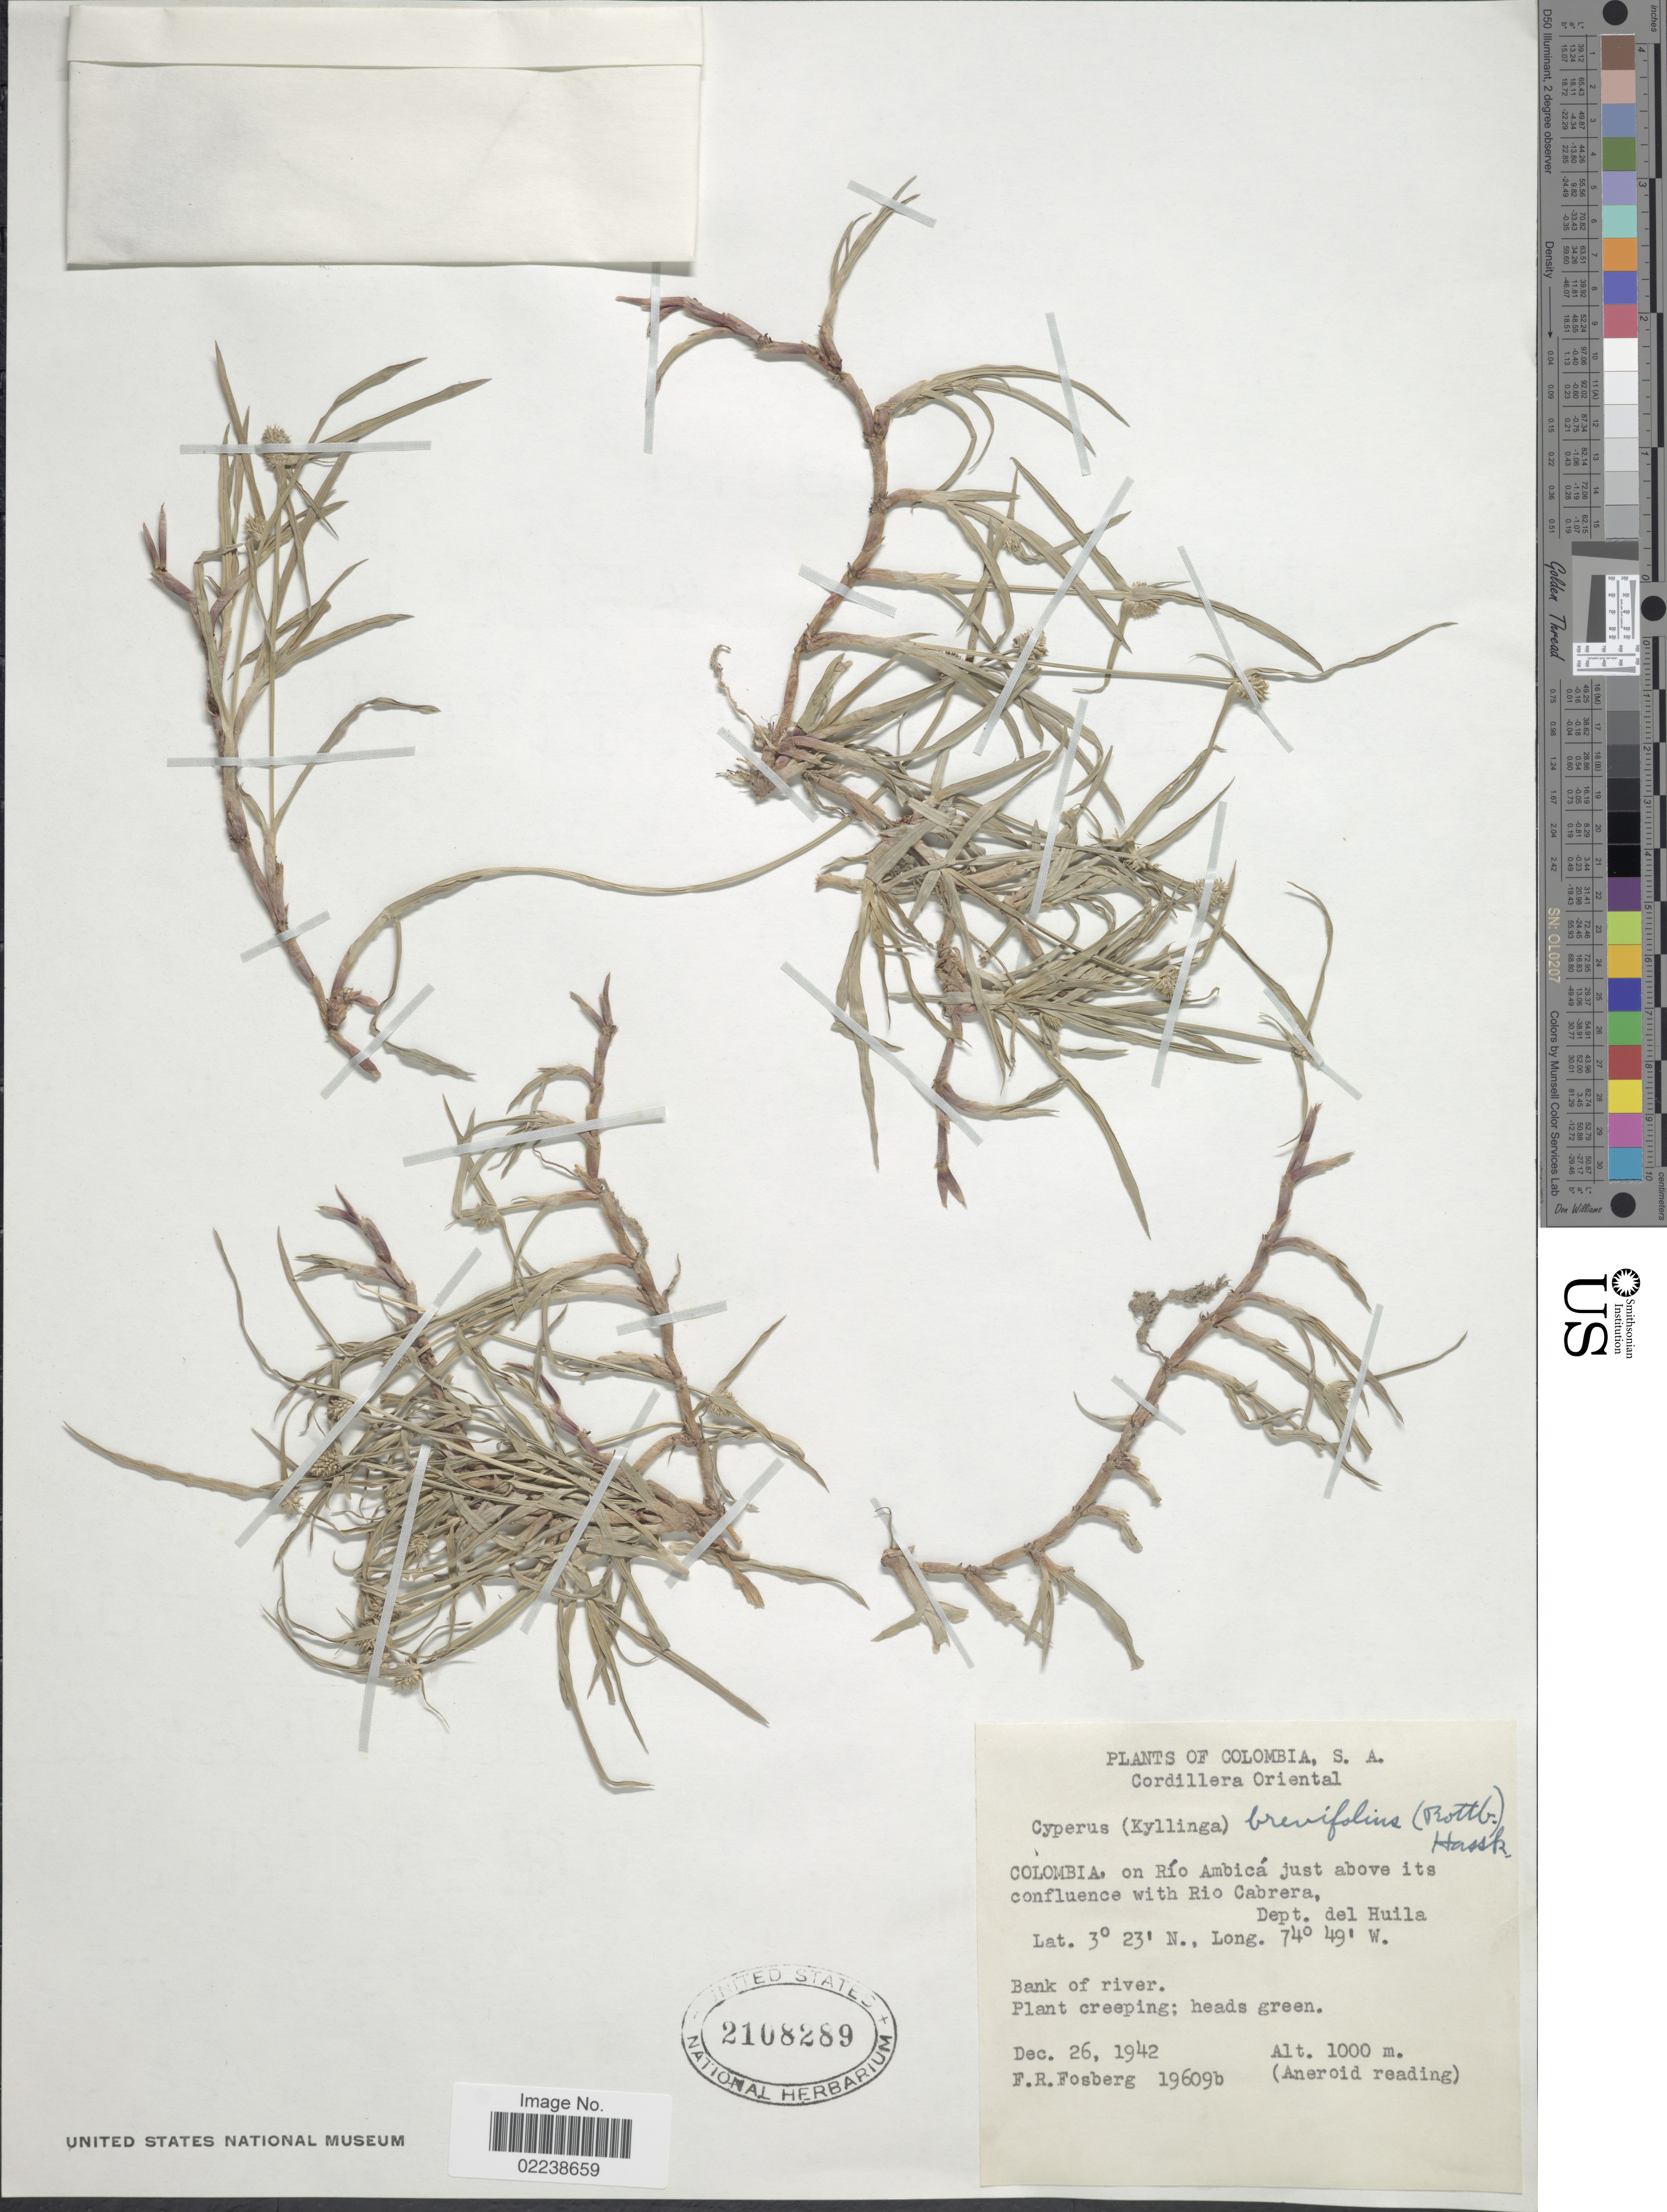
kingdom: Plantae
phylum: Tracheophyta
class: Liliopsida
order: Poales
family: Cyperaceae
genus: Cyperus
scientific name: Cyperus brevifolius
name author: (Rottb.) Hassk.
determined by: Strong, M. T., (US), Smithsonian Institution - National Museum of Natural History (UNITED STATES)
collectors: F. R. Fosberg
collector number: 19609b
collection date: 1942-12-26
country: Colombia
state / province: Huila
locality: Cordillera Oriental, on Rio Ambica just above its confluence with Rio Cabrera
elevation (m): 1000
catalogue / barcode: US 2108289